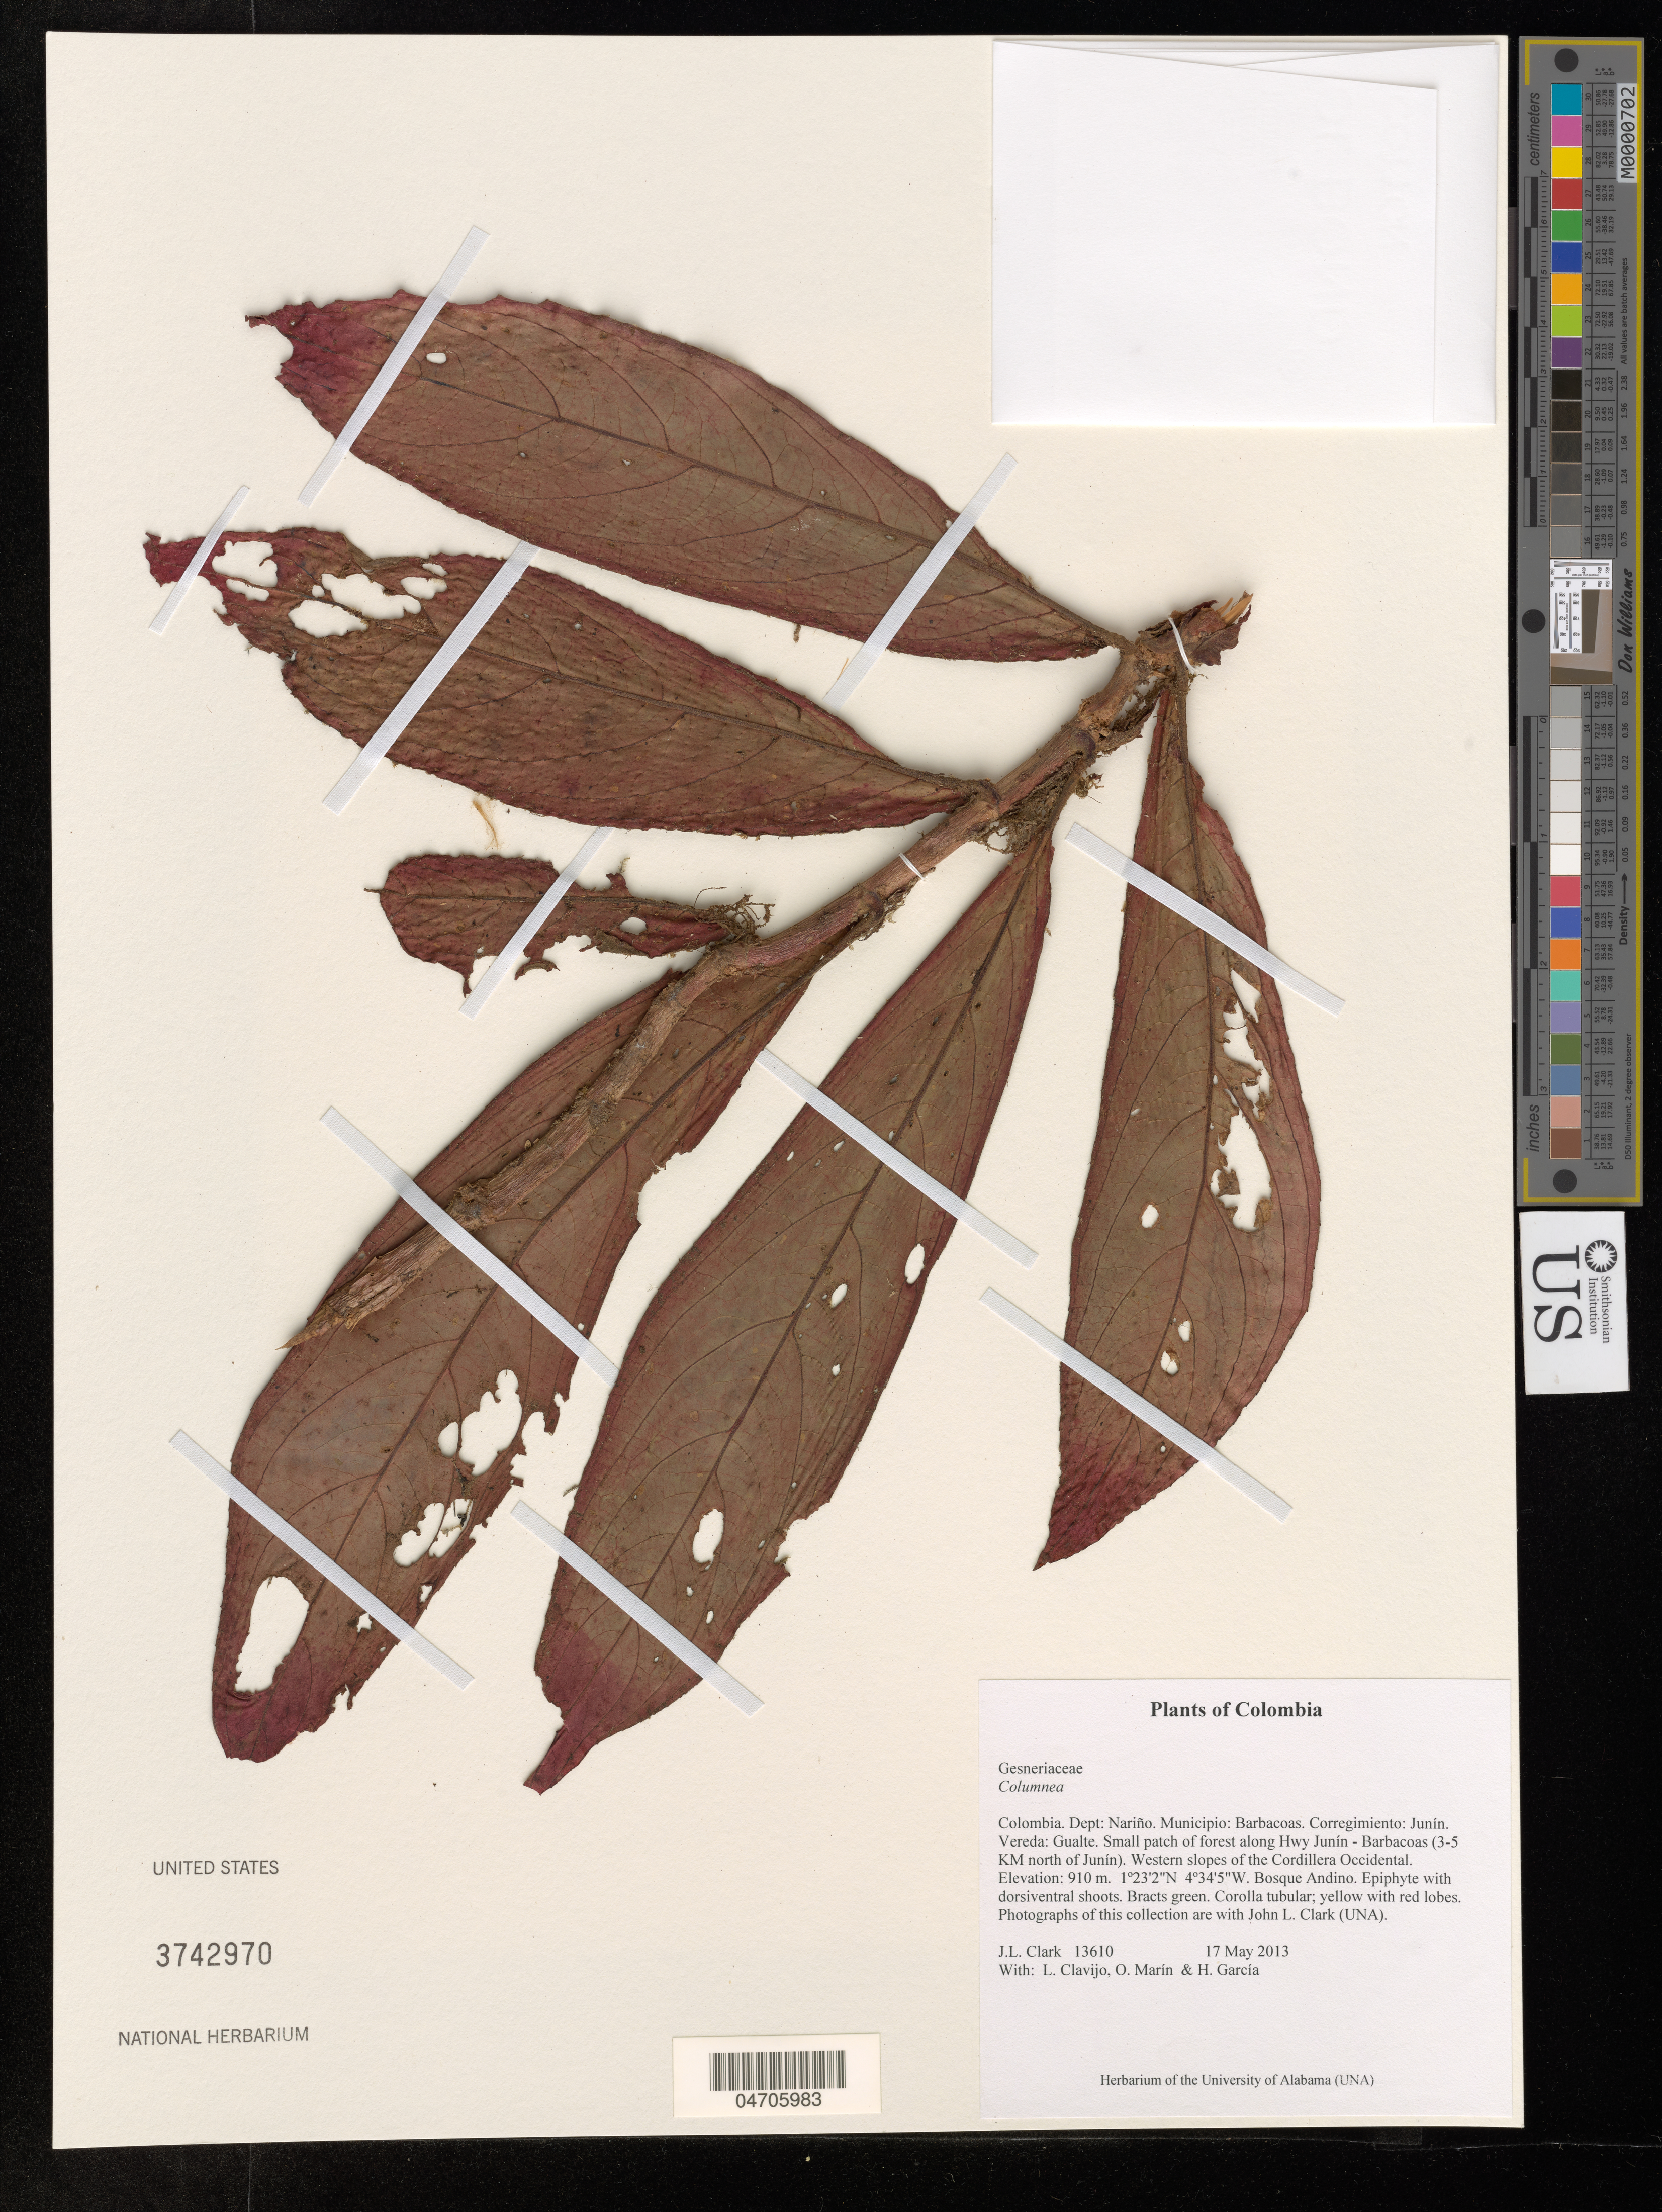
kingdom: Plantae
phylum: Tracheophyta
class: Magnoliopsida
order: Lamiales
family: Gesneriaceae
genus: Columnea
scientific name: Columnea sp.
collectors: J. L. Clark, L. Clavijo, O. Marín & H. Garcia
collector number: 13610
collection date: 2013-05-17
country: Colombia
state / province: Nariño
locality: Dept: Nariño. Municipio: Barbacoas. Corregimiento: Junín. Vereda: Gualte. Small patch of forest along Hwy Junín - Barbacoas (3-5 KM north of Junín). Western slopes of the Cordillera Occidental.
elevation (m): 910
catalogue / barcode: US 3742970